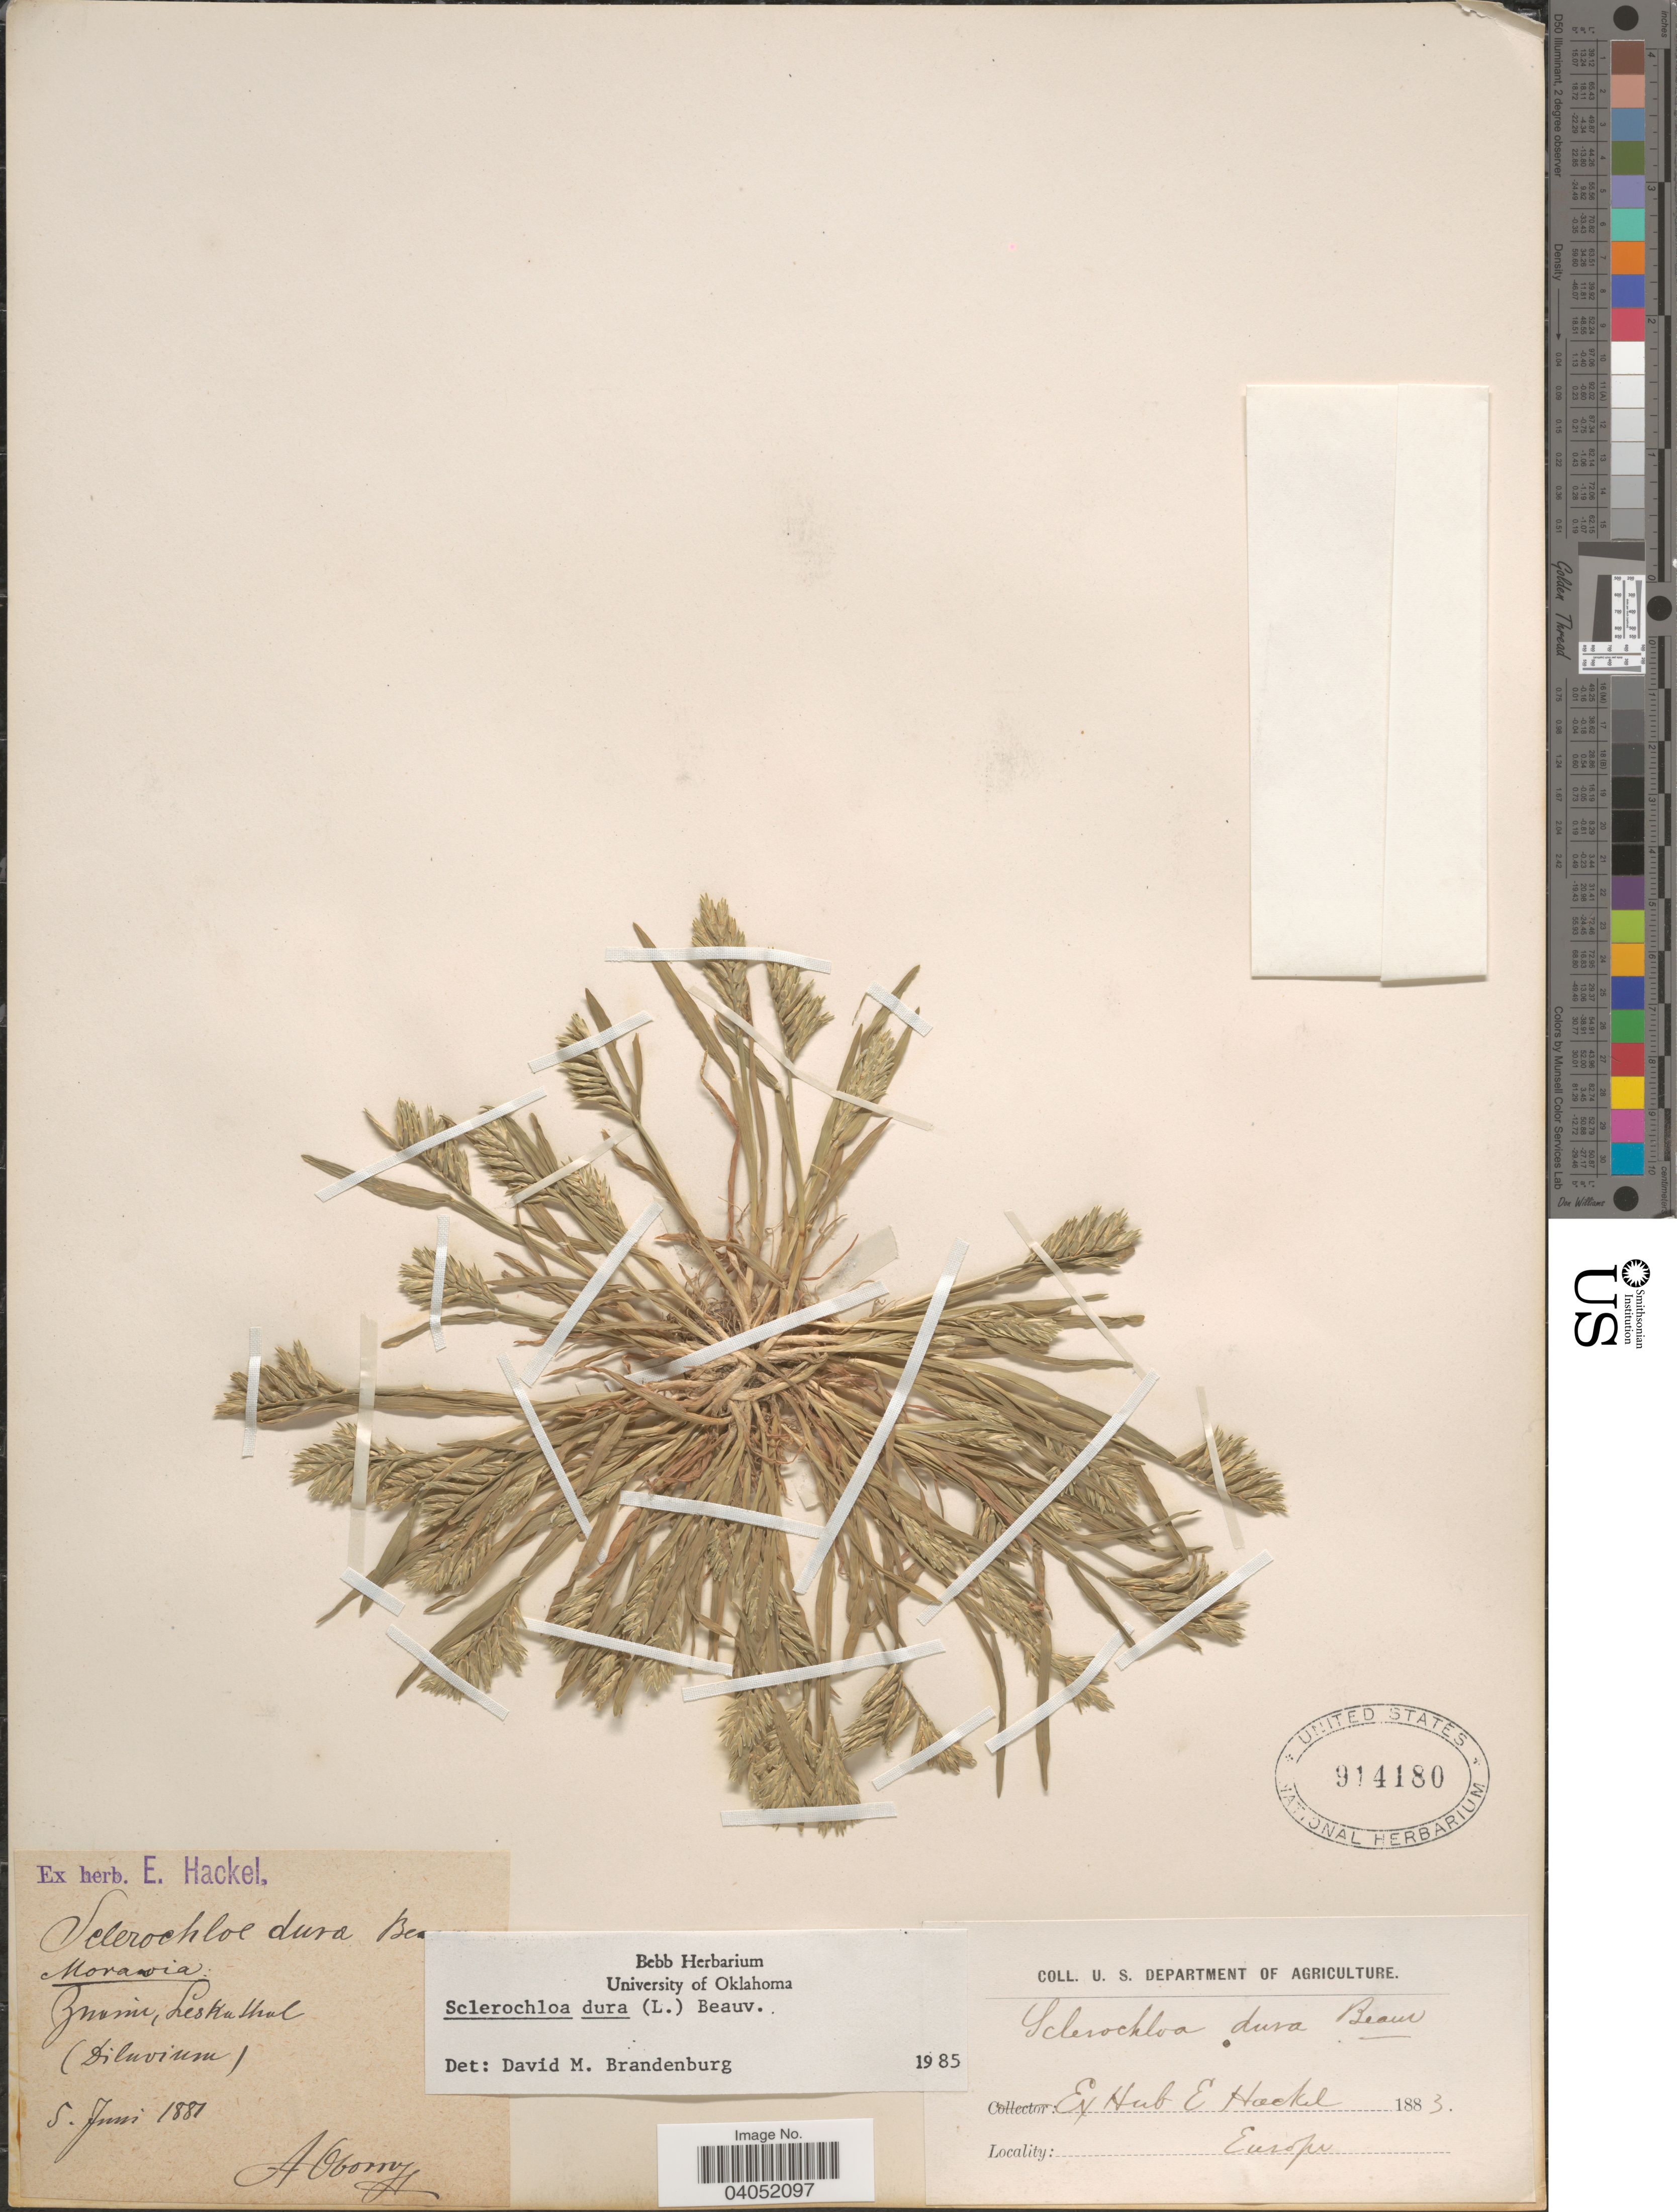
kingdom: Plantae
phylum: Tracheophyta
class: Liliopsida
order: Poales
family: Poaceae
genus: Sclerochloa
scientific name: Sclerochloa dura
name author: (L.) P. Beauv.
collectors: A. Oborny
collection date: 1881-06-05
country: Czechia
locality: Moravia. Znaim, Les Kathol (Diluvium) Europe.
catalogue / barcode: US 914180